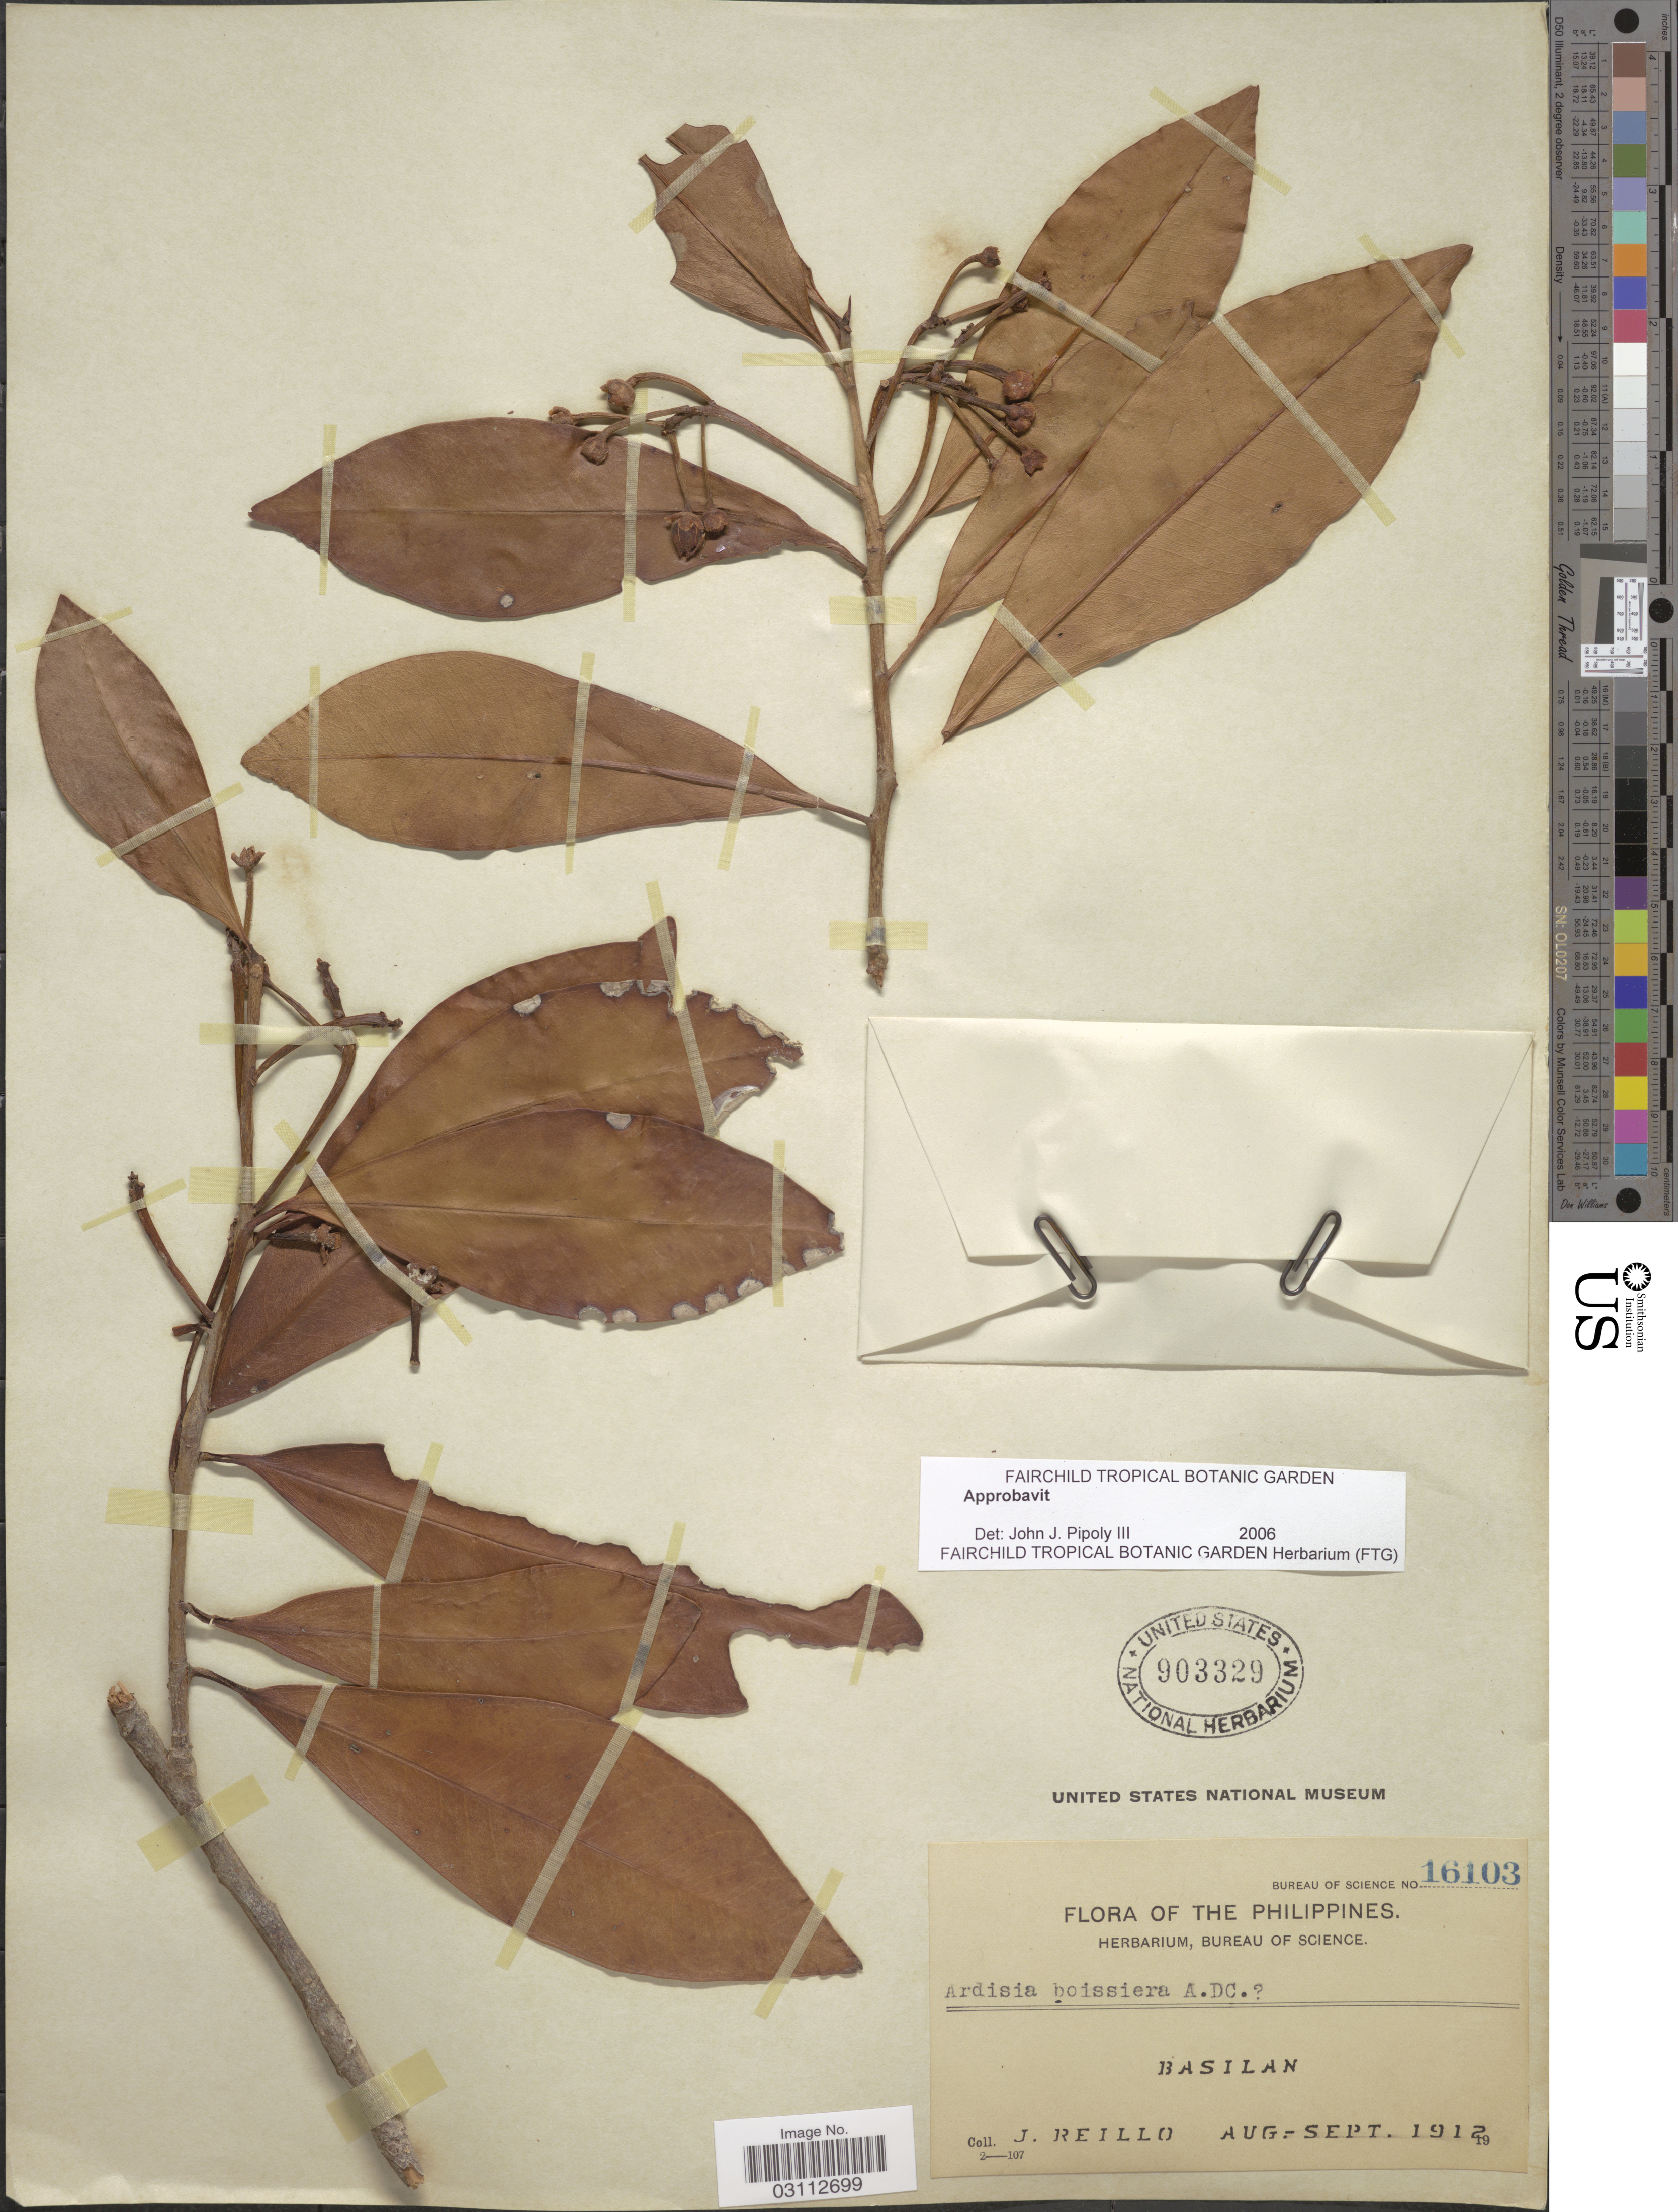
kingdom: Plantae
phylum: Tracheophyta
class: Magnoliopsida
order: Ericales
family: Primulaceae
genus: Ardisia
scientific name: Ardisia boissieri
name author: A. DC.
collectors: J. Reillo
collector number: Bureau of science 16103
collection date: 1912-08/1912-09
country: Philippines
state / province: Muslim Mindanao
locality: Basilan.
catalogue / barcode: US 903329